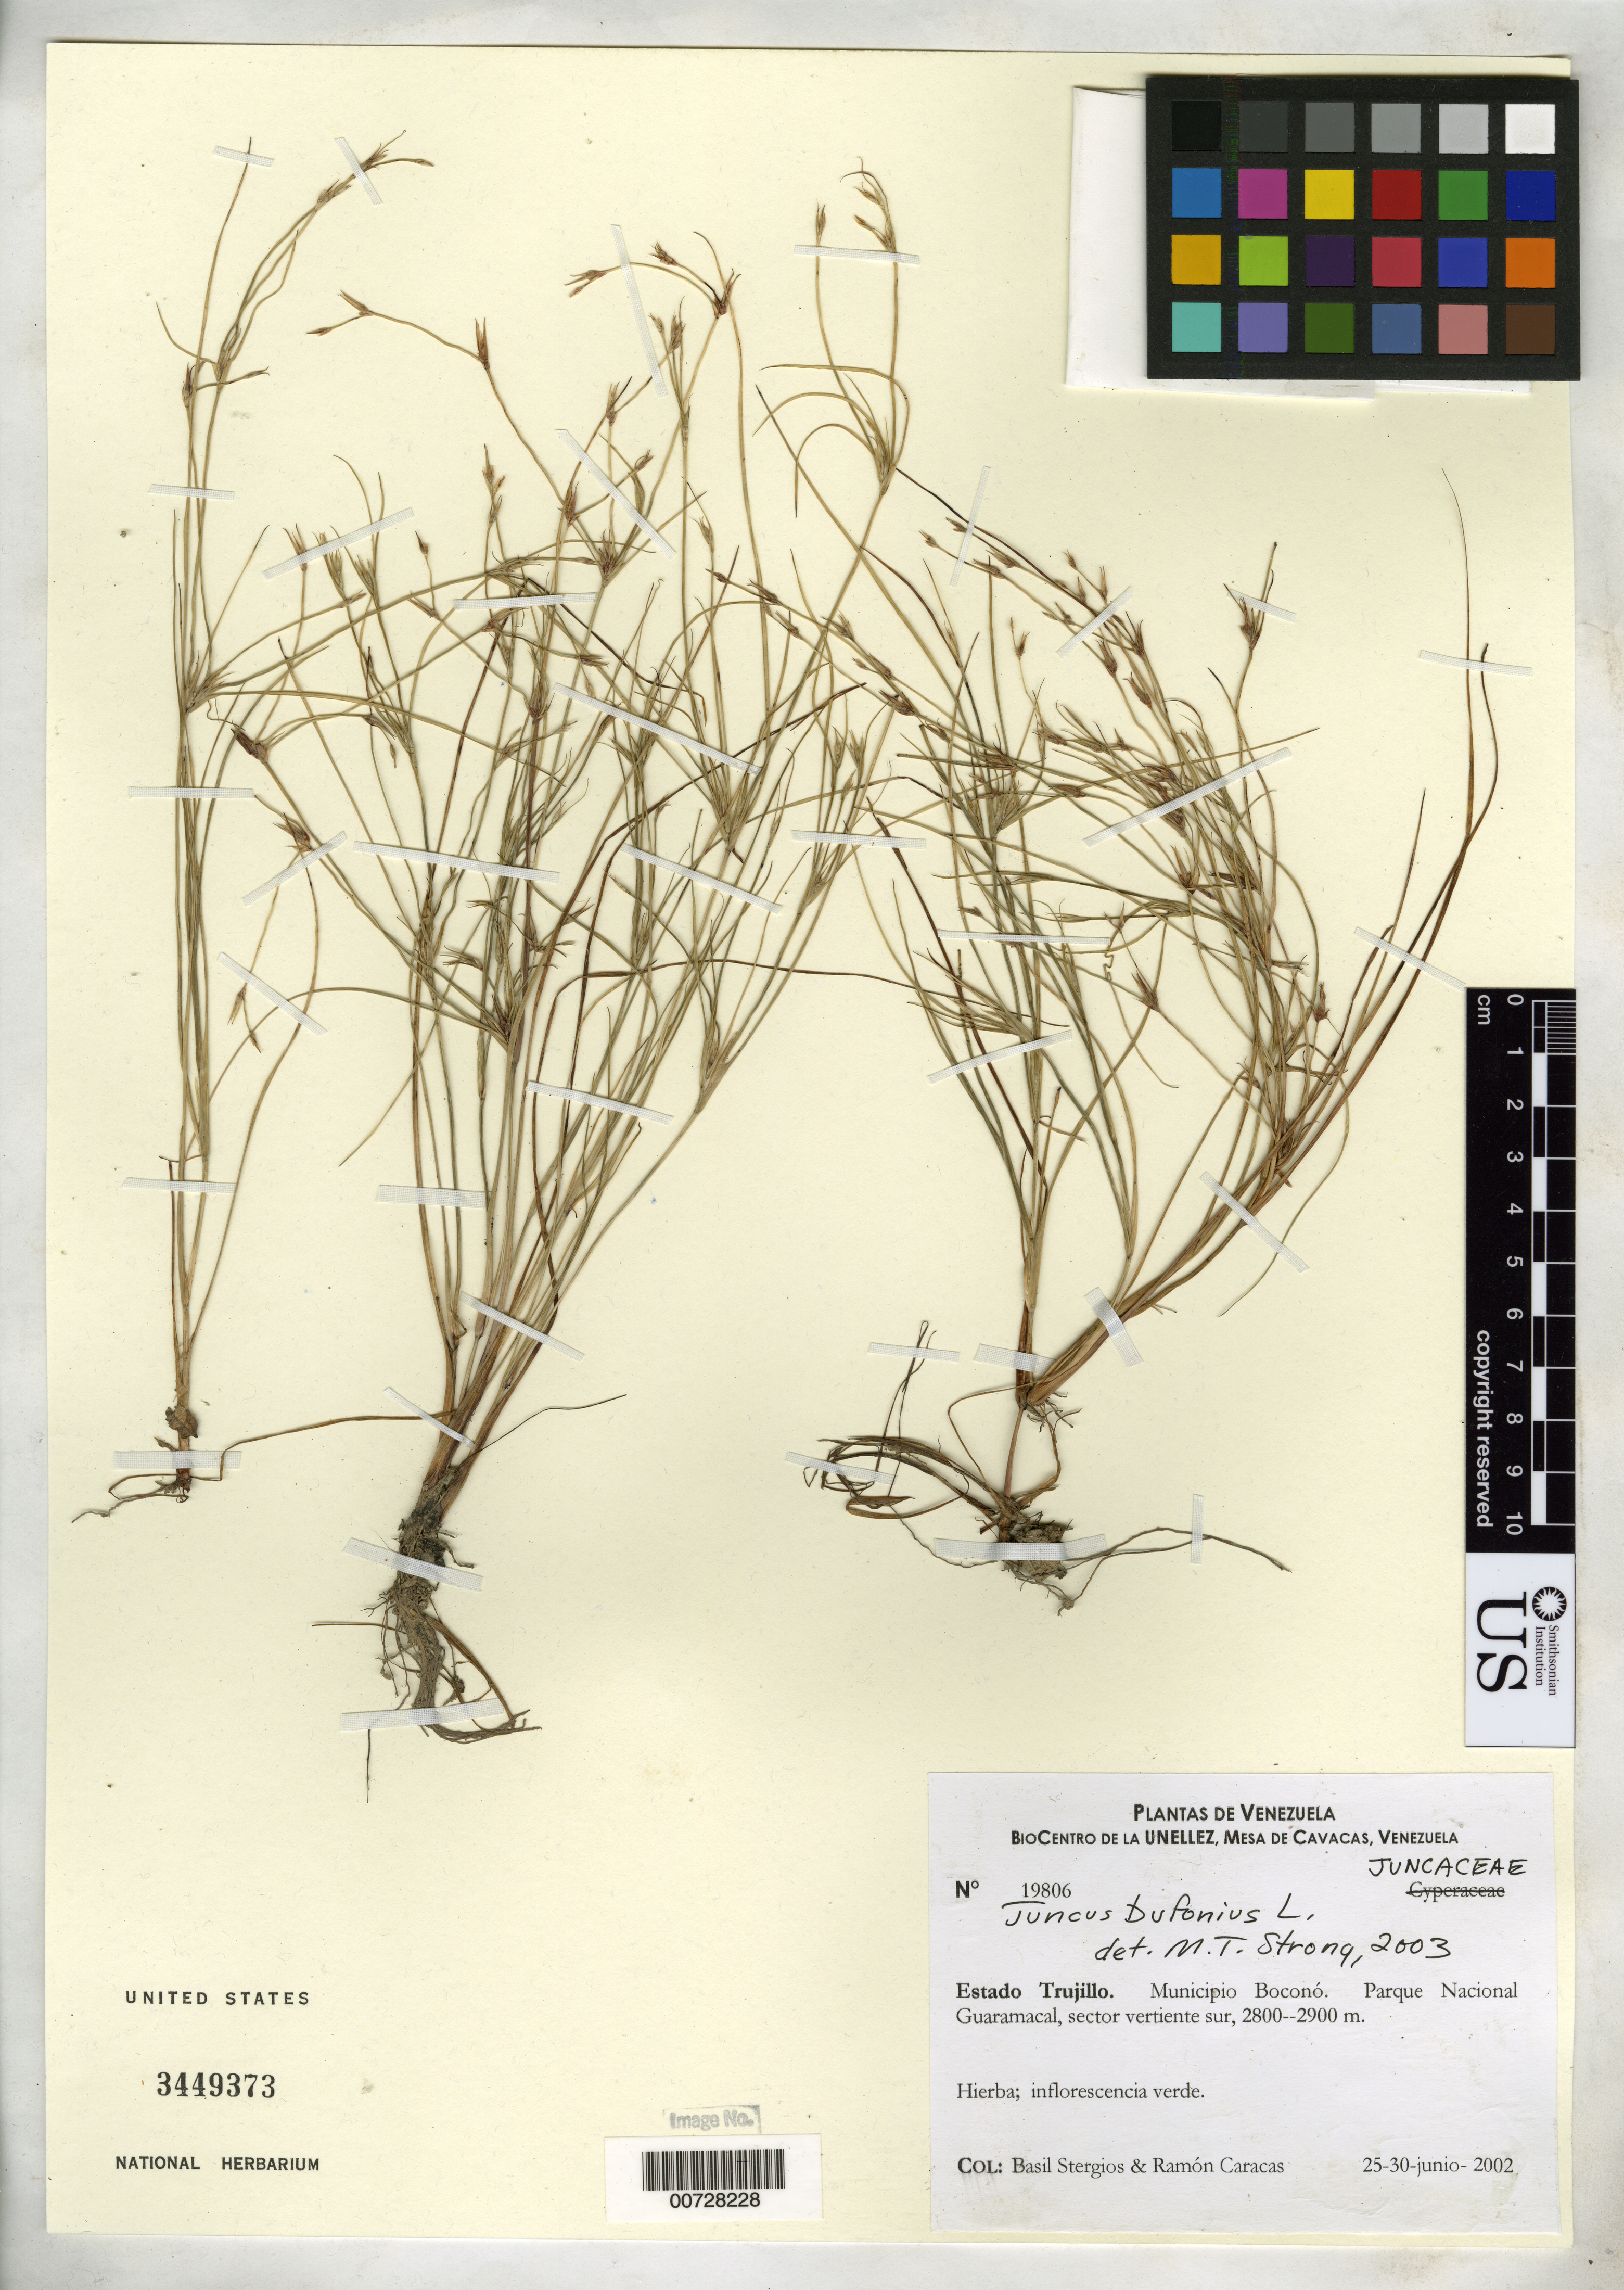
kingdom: Plantae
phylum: Tracheophyta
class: Liliopsida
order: Poales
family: Juncaceae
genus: Juncus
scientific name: Juncus bufonius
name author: L.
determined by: Strong, M. T., (US), Smithsonian Institution - National Museum of Natural History (UNITED STATES)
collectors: B. G. Stergios & R. Caracas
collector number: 19806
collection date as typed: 25 Jun 2002 to 30 Jun 2002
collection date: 2002-06-25/2002-06-30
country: Venezuela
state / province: Trujillo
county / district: Boconó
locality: Parque Nacional Guaramacal, vertiente sur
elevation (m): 2800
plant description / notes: PORT, US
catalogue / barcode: US 3449373